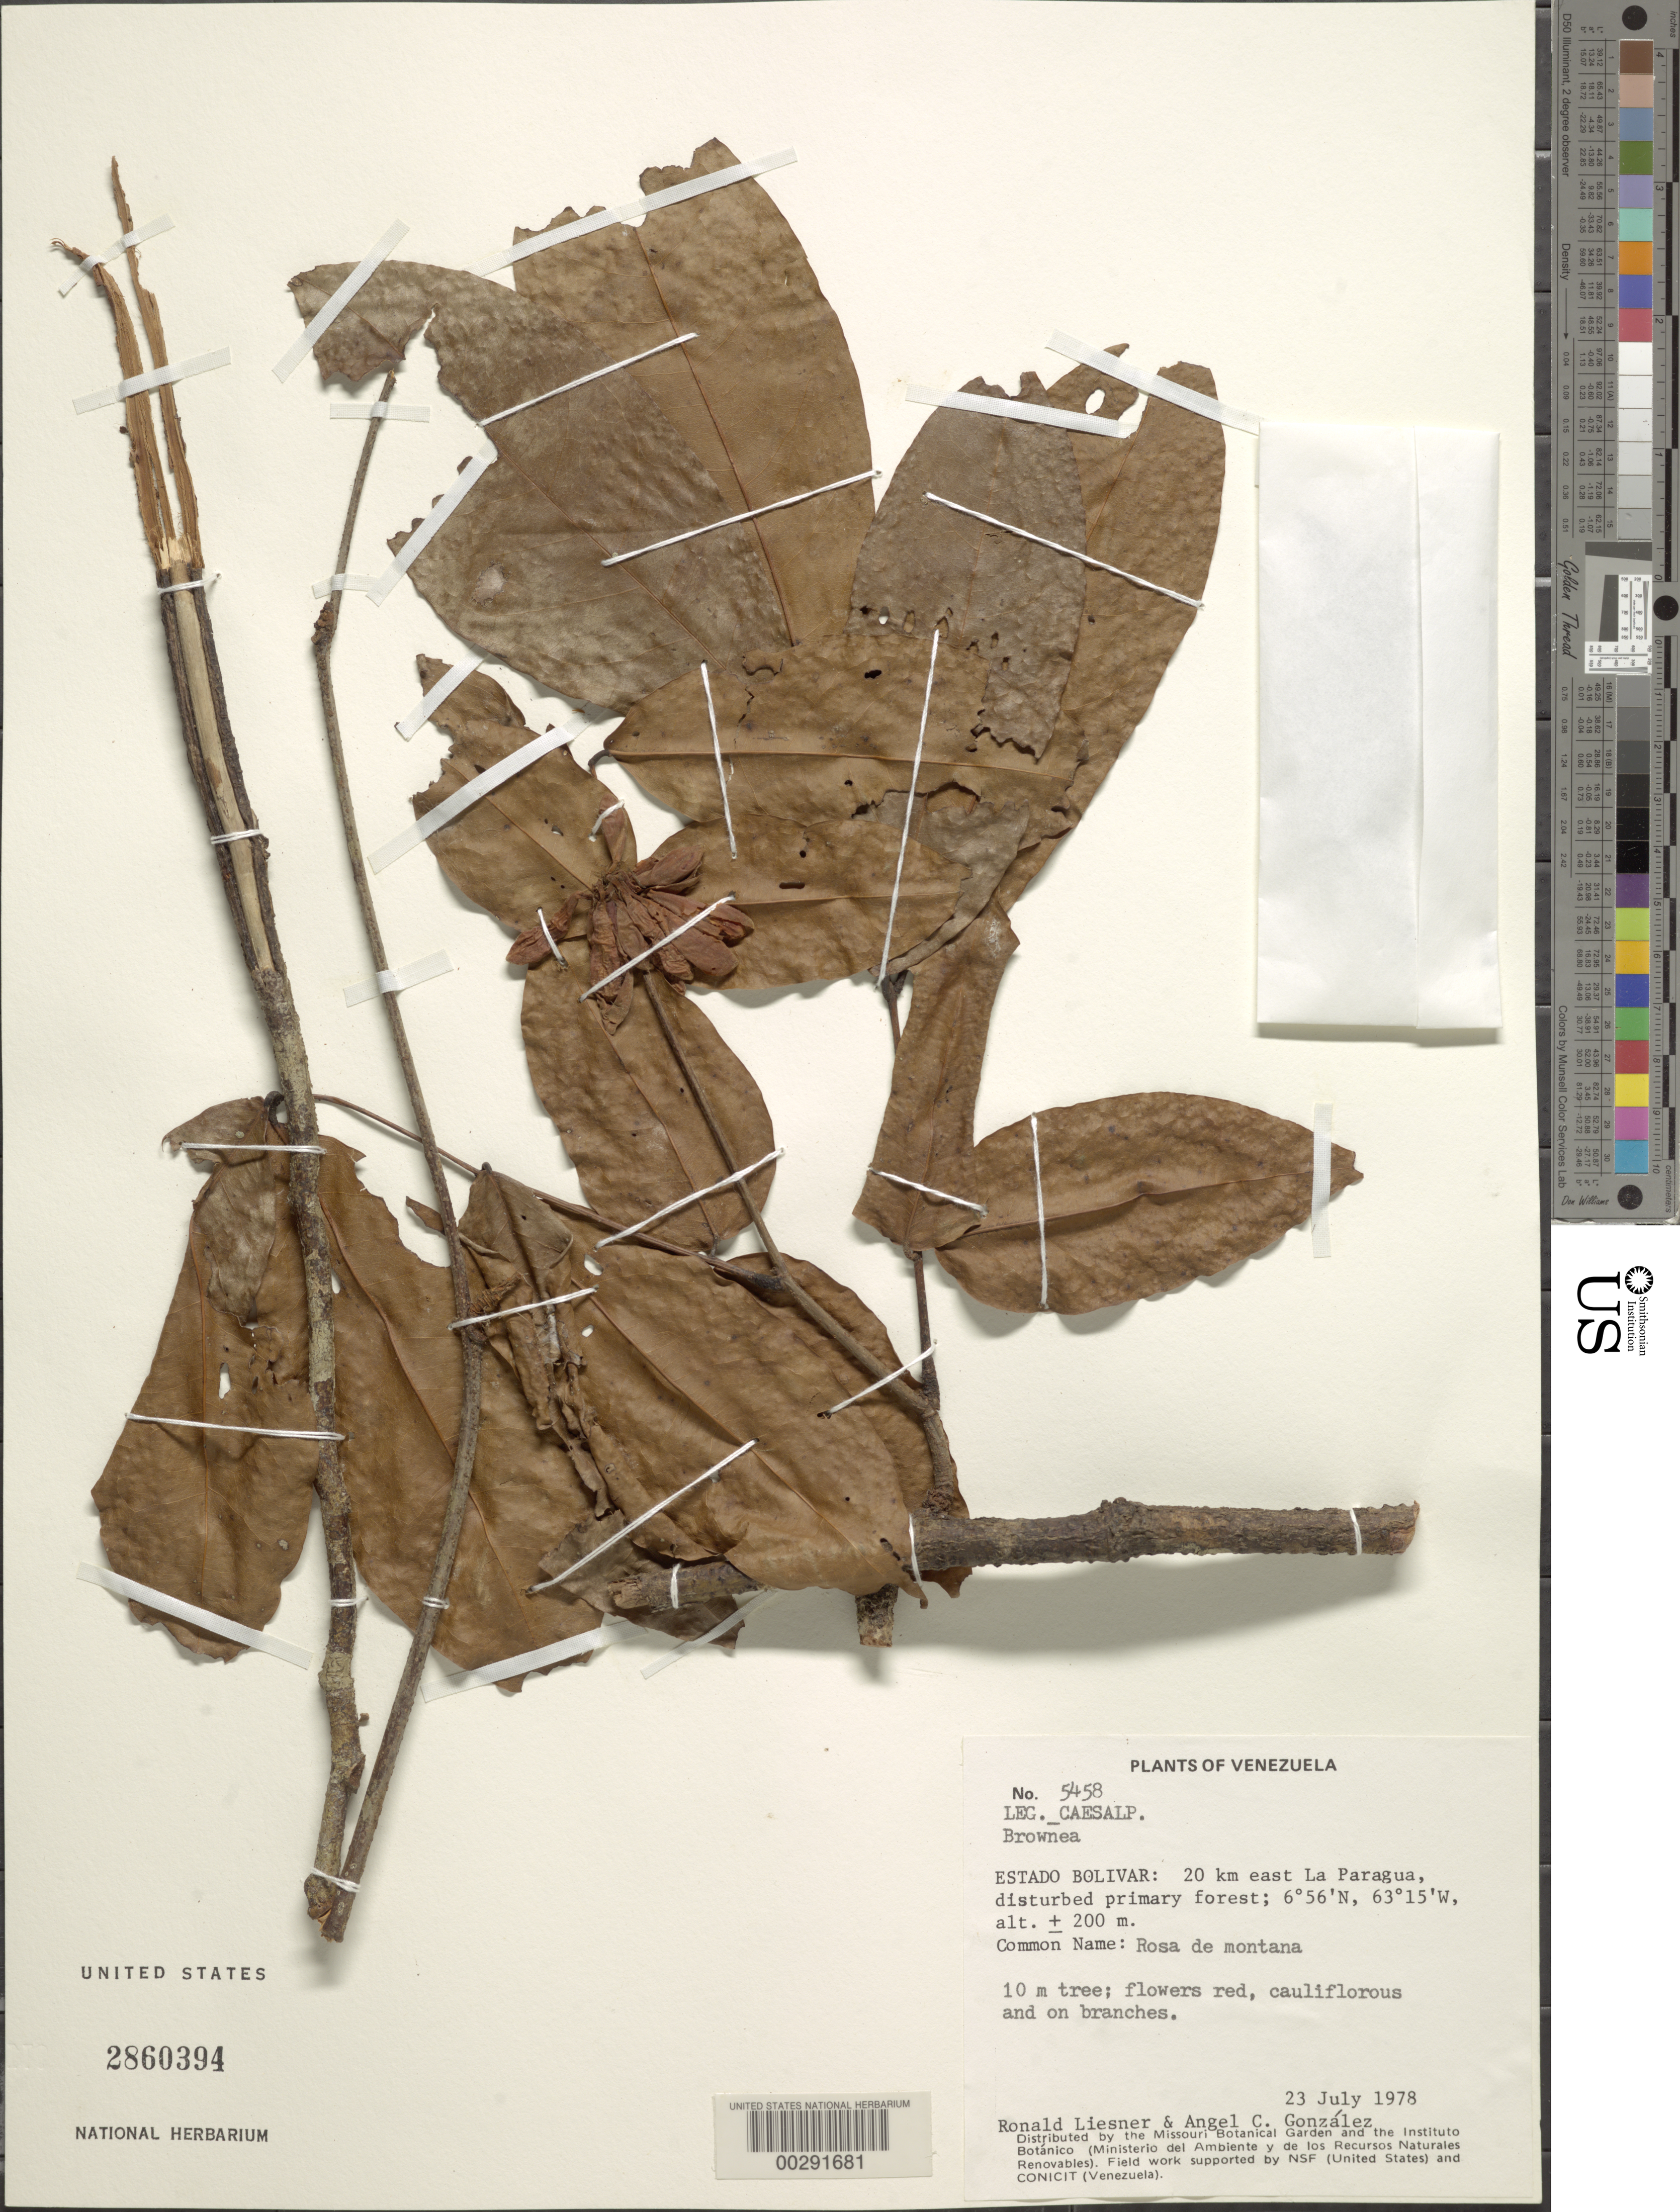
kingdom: Plantae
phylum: Tracheophyta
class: Magnoliopsida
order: Fabales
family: Fabaceae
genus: Brownea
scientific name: Brownea sp.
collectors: R. L. Liesner & A. C. González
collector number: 5458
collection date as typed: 23 Jul 1978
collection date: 1978-07-23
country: Venezuela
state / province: Bolivar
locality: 20 km e la paragua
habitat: Disturbed primary forest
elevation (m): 200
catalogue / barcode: US 2860394